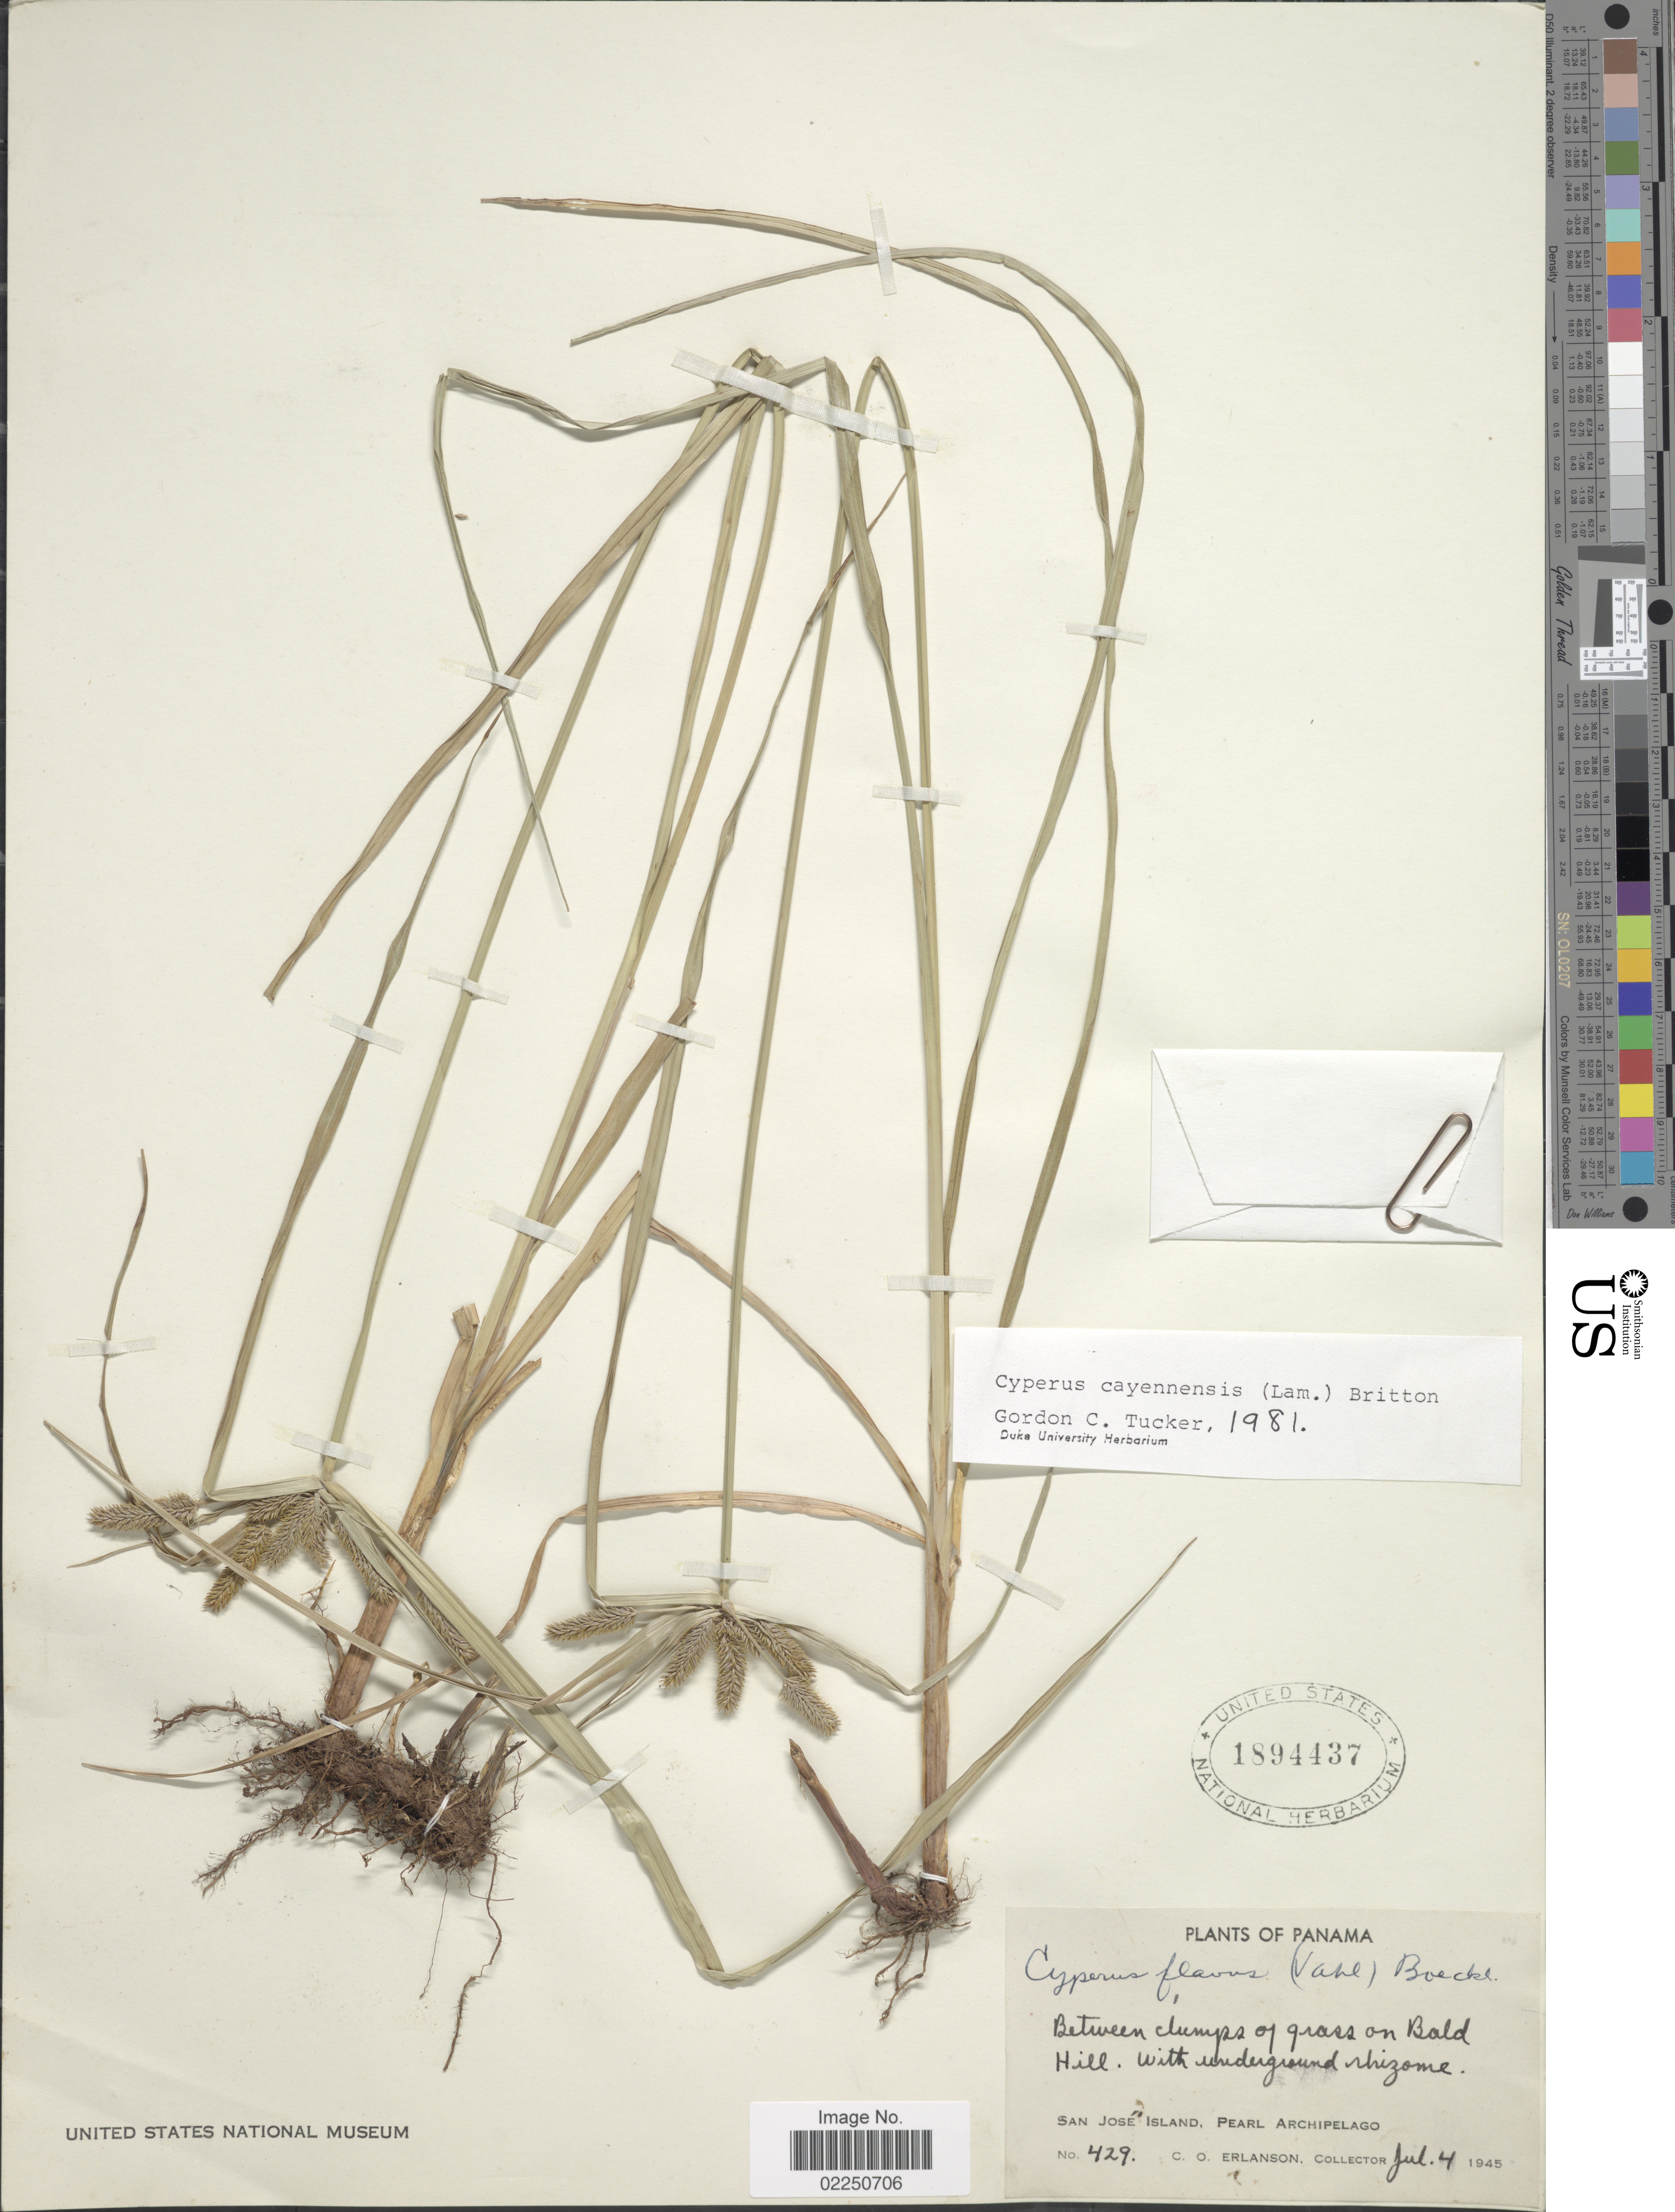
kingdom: Plantae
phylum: Tracheophyta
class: Liliopsida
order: Poales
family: Cyperaceae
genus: Cyperus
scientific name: Cyperus aggregatus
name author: (Willd.) Endl.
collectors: C. O. Erlanson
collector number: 429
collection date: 1945-07-04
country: Panama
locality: Bald Hill. San Jose Island, Pearl Archipelago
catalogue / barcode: US 1894437